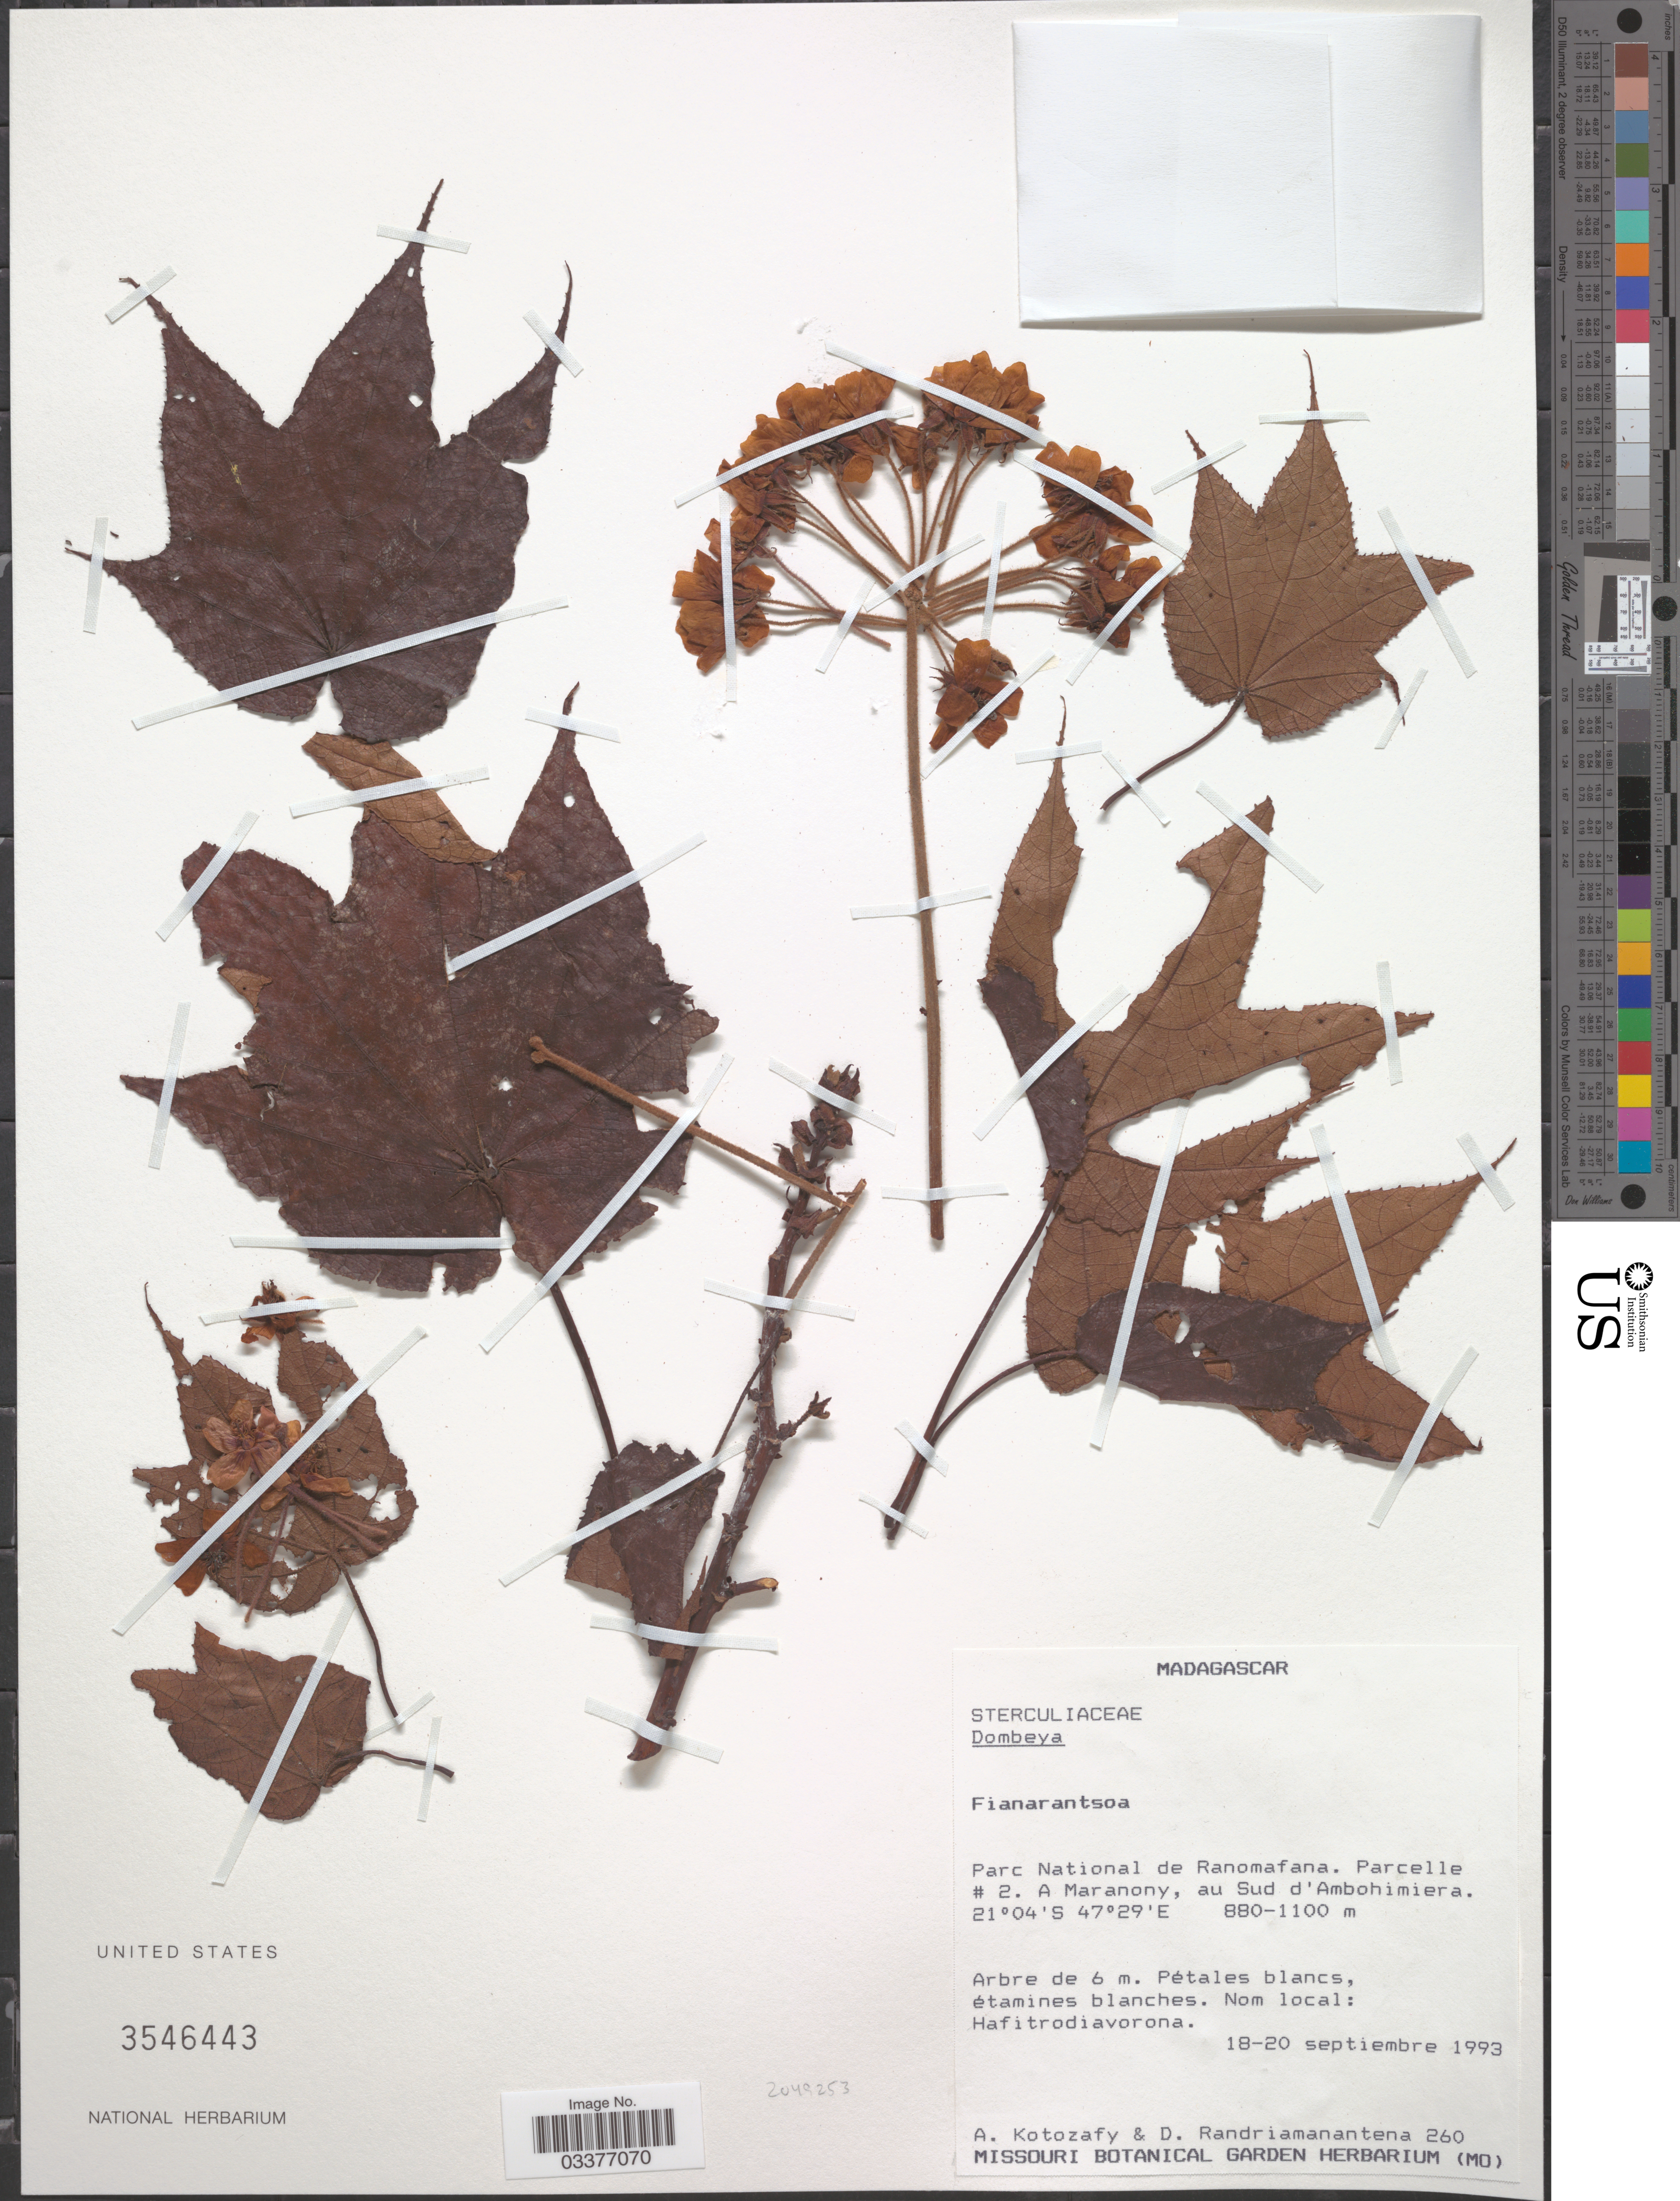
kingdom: Plantae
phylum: Tracheophyta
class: Magnoliopsida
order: Malvales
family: Malvaceae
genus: Dombeya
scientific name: Dombeya sp.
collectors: A. Kotozafy & D. Randriamanantena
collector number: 260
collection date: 1993-09-18/1993-09-20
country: Madagascar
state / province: Vatovavy Fitovinany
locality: Parc National de Ranomafana. Parcelle # 2. A Maranony, au Sud d'Ambohimiera.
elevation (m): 880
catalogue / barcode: US 3546443